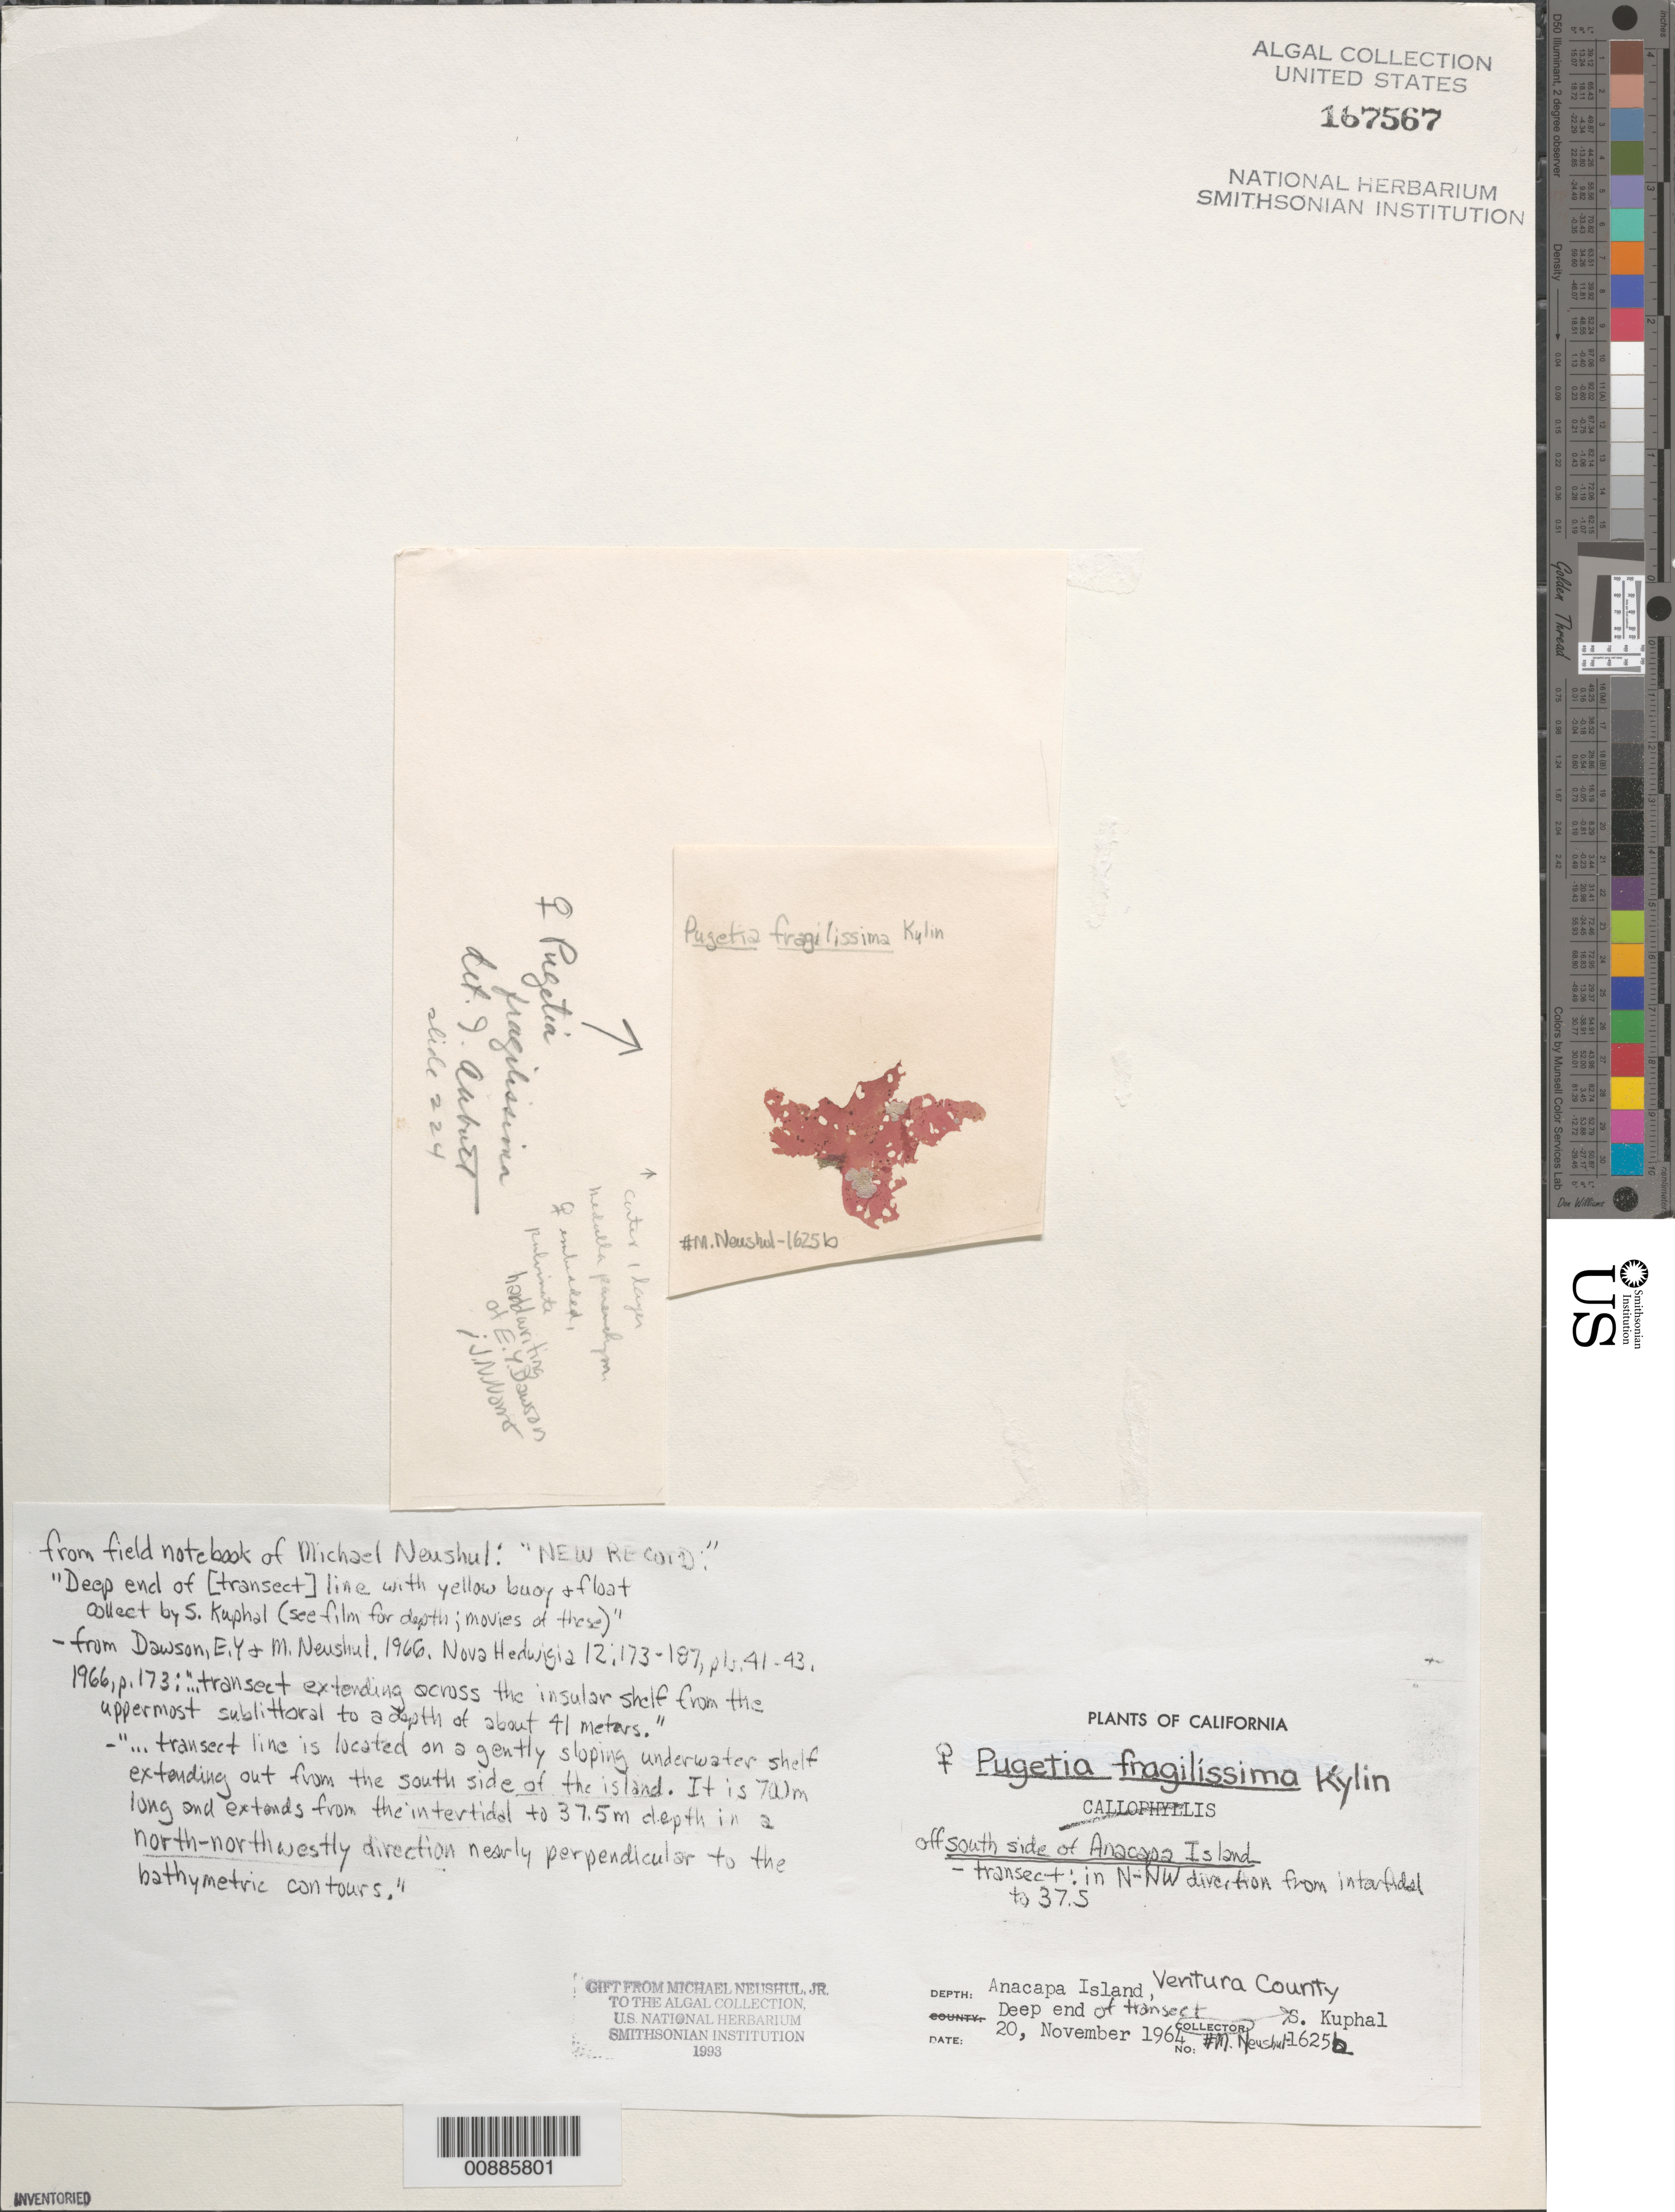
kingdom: Plantae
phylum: Rhodophyta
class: Florideophyceae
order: Gigartinales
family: Kallymeniaceae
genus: Pugetia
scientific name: Pugetia fragilissima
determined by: Abbott, Isabella A.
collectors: S. Kuphal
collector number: Neushul 1625b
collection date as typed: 20 Nov 1964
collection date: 1964-11-20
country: United States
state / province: California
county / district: Ventura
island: Anacapa Island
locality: Off Anacapa Island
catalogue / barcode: US 167567